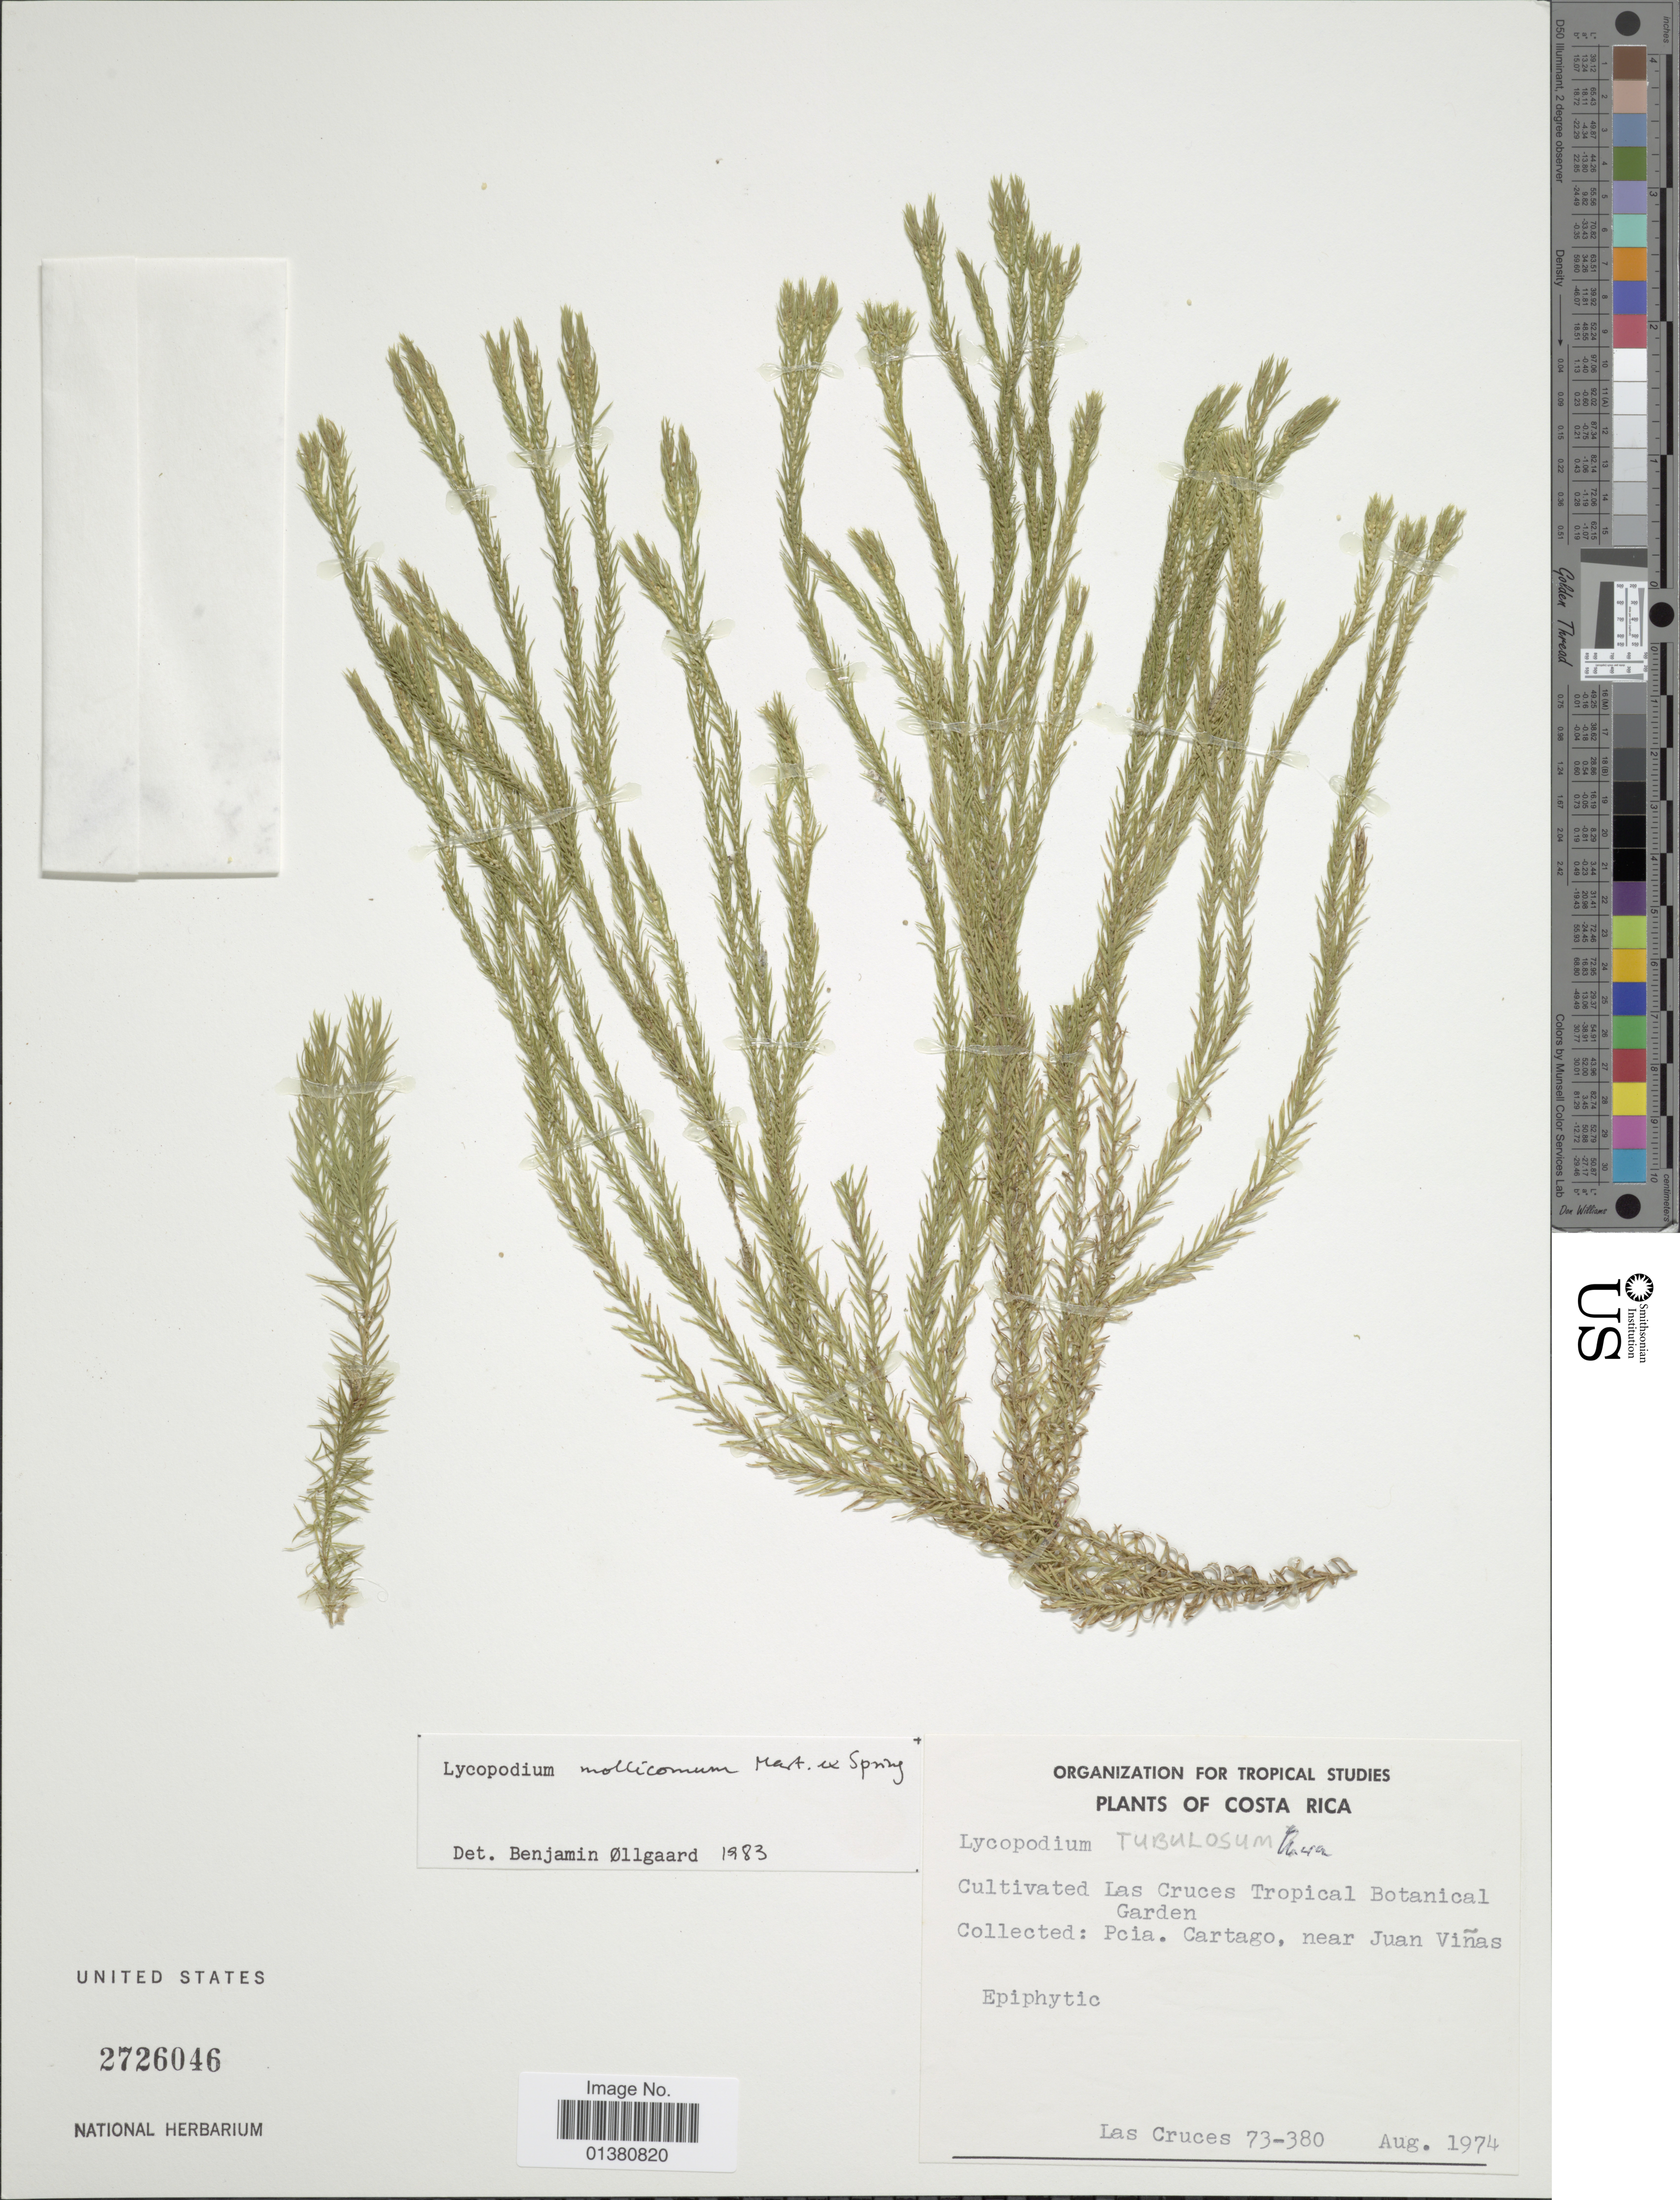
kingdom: Plantae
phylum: Tracheophyta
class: Lycopodiopsida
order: Lycopodiales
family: Lycopodiaceae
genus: Phlegmariurus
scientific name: Phlegmariurus mollicomus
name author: (Spring) B. Øllg.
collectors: Las Cruces Botanical Garden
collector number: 73-380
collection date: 1974-08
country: Costa Rica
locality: Cultivated Las Cruces Tropical Botanical Garden, Poia. Cartago, near Juan Viñas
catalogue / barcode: US 2726046